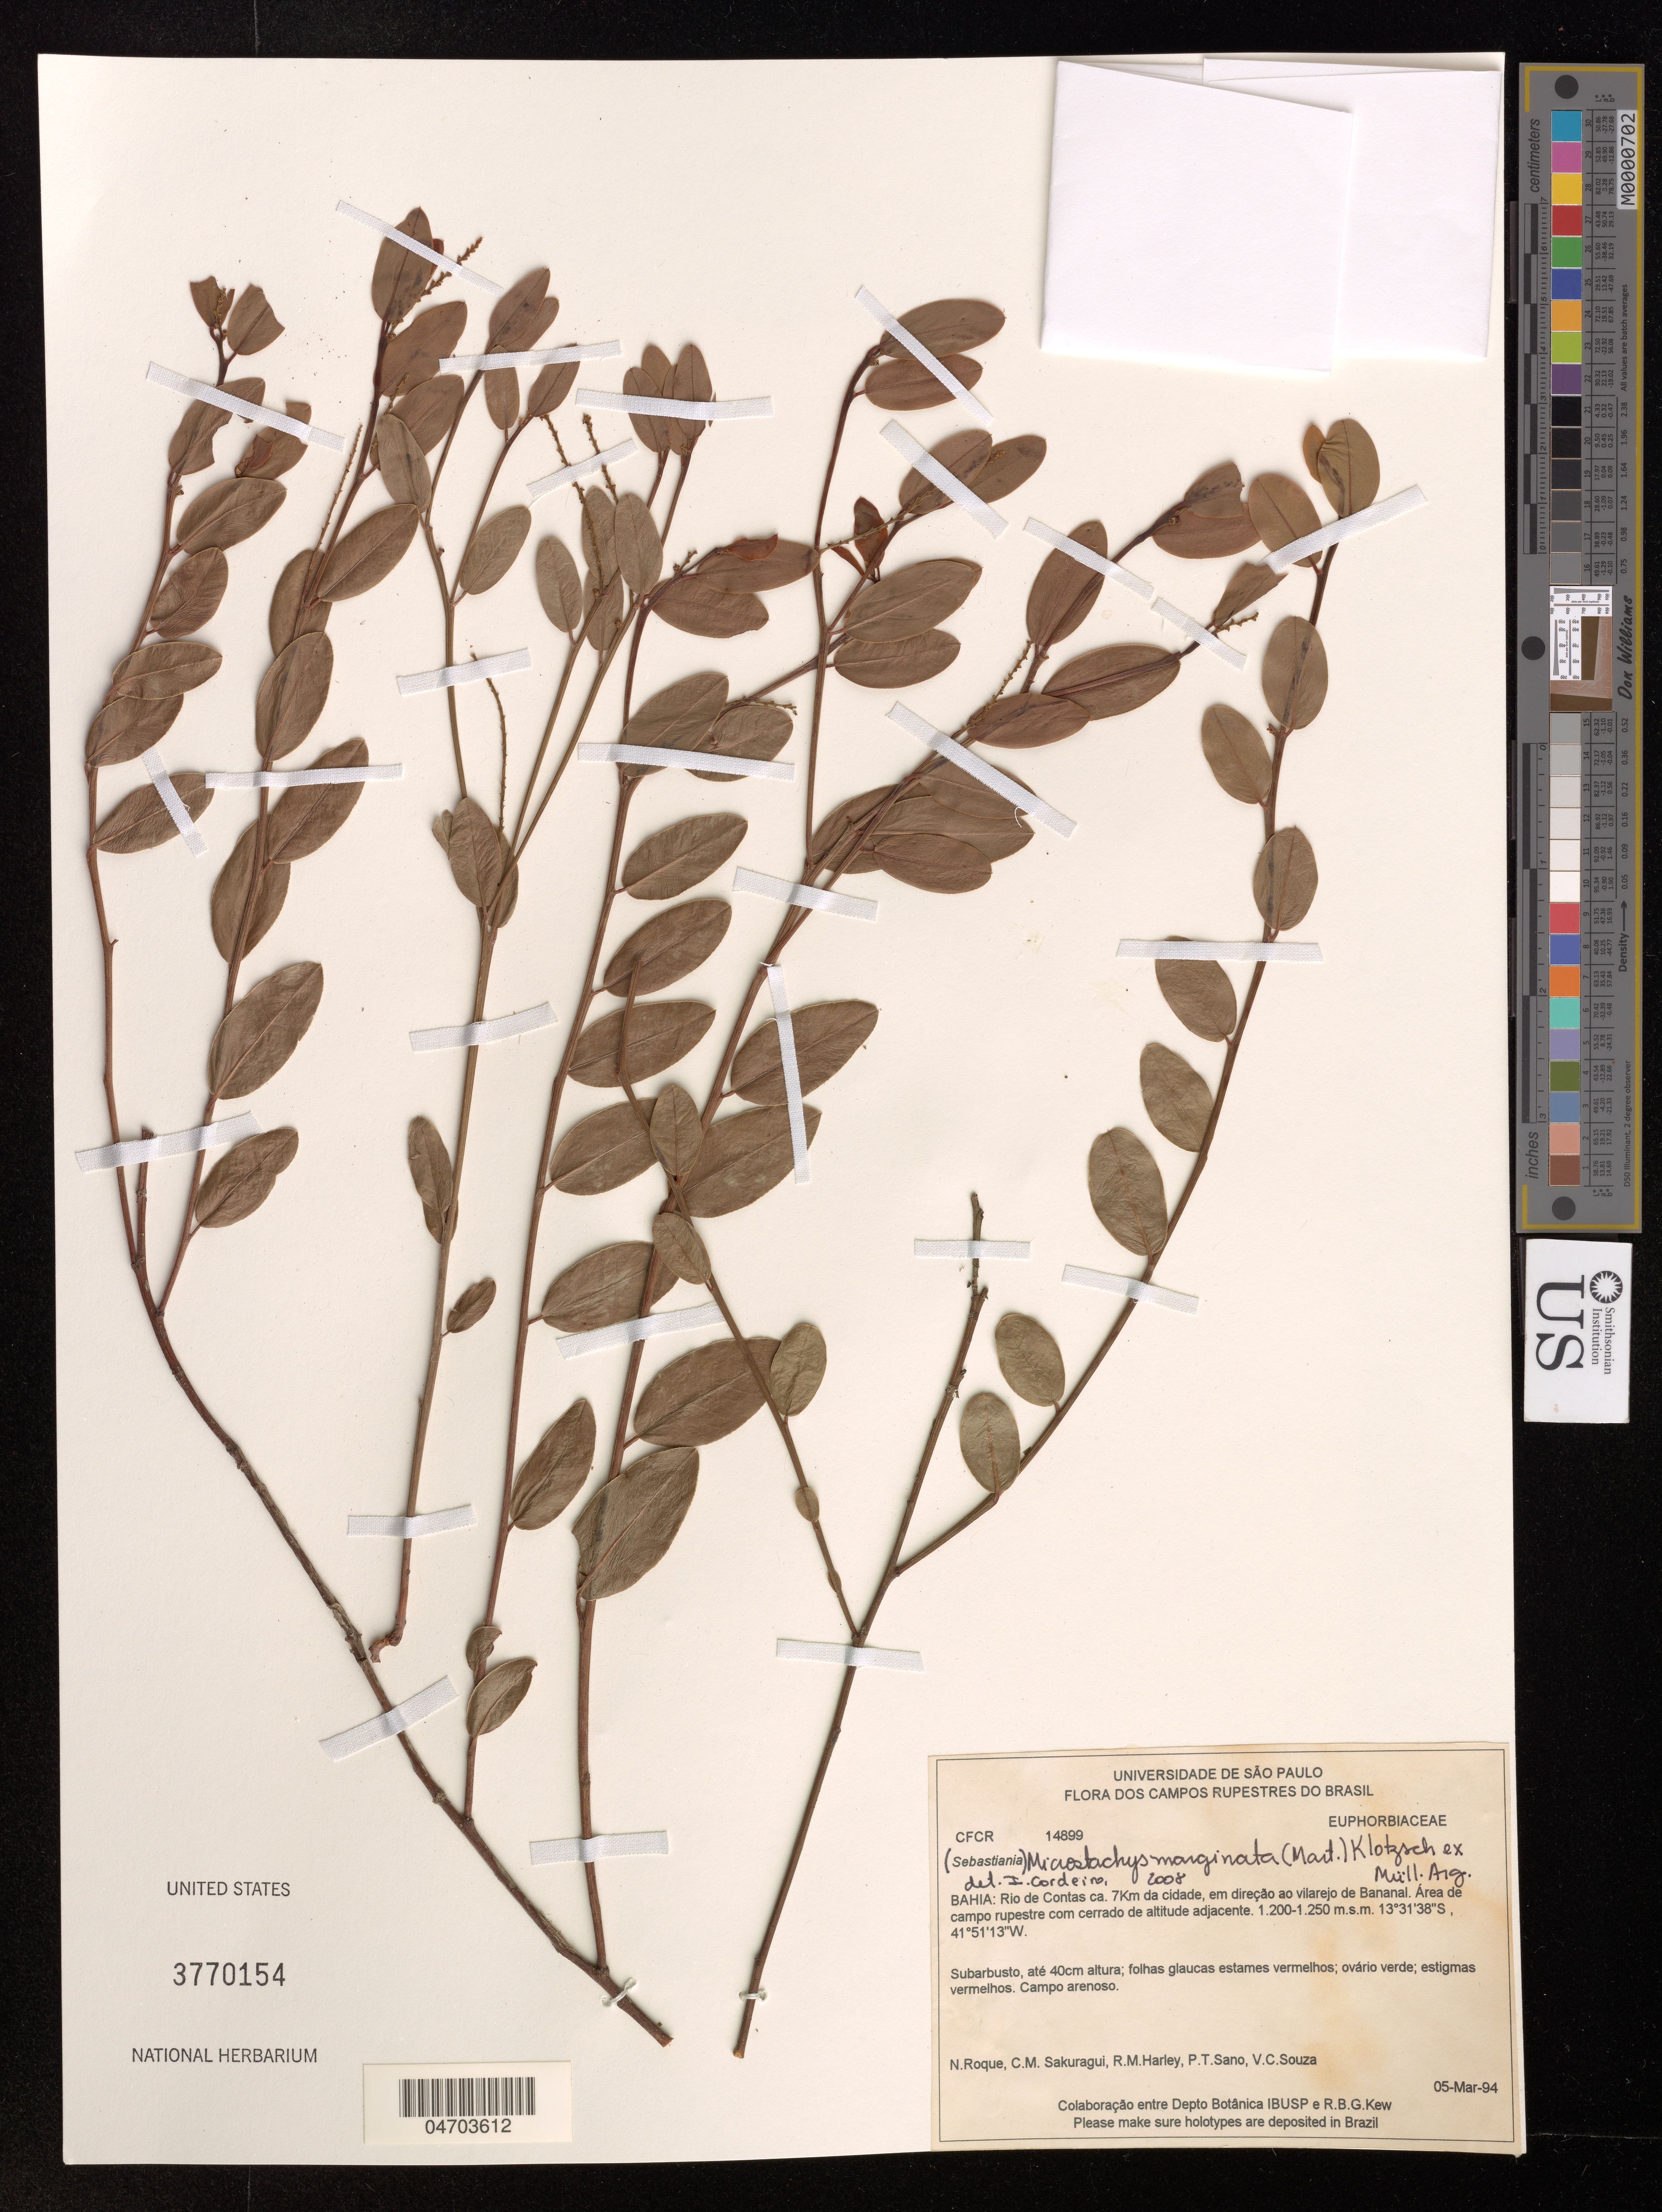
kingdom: Plantae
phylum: Tracheophyta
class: Magnoliopsida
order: Malpighiales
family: Euphorbiaceae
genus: Microstachys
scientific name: Microstachys marginata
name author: (Mart.) Klotzsch ex Müll. Arg.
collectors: N. Roque, C. Sakuragui & R. Harley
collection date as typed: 5 Mar94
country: Brazil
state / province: Bahia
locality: Rio de Contas ca. 7Km da cidade, em direcao ao villarejo de Bananal. Area de campo rupestre com cerrado de altitude adjacente. 1.200-1.250 m.s.m.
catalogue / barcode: US 3770154